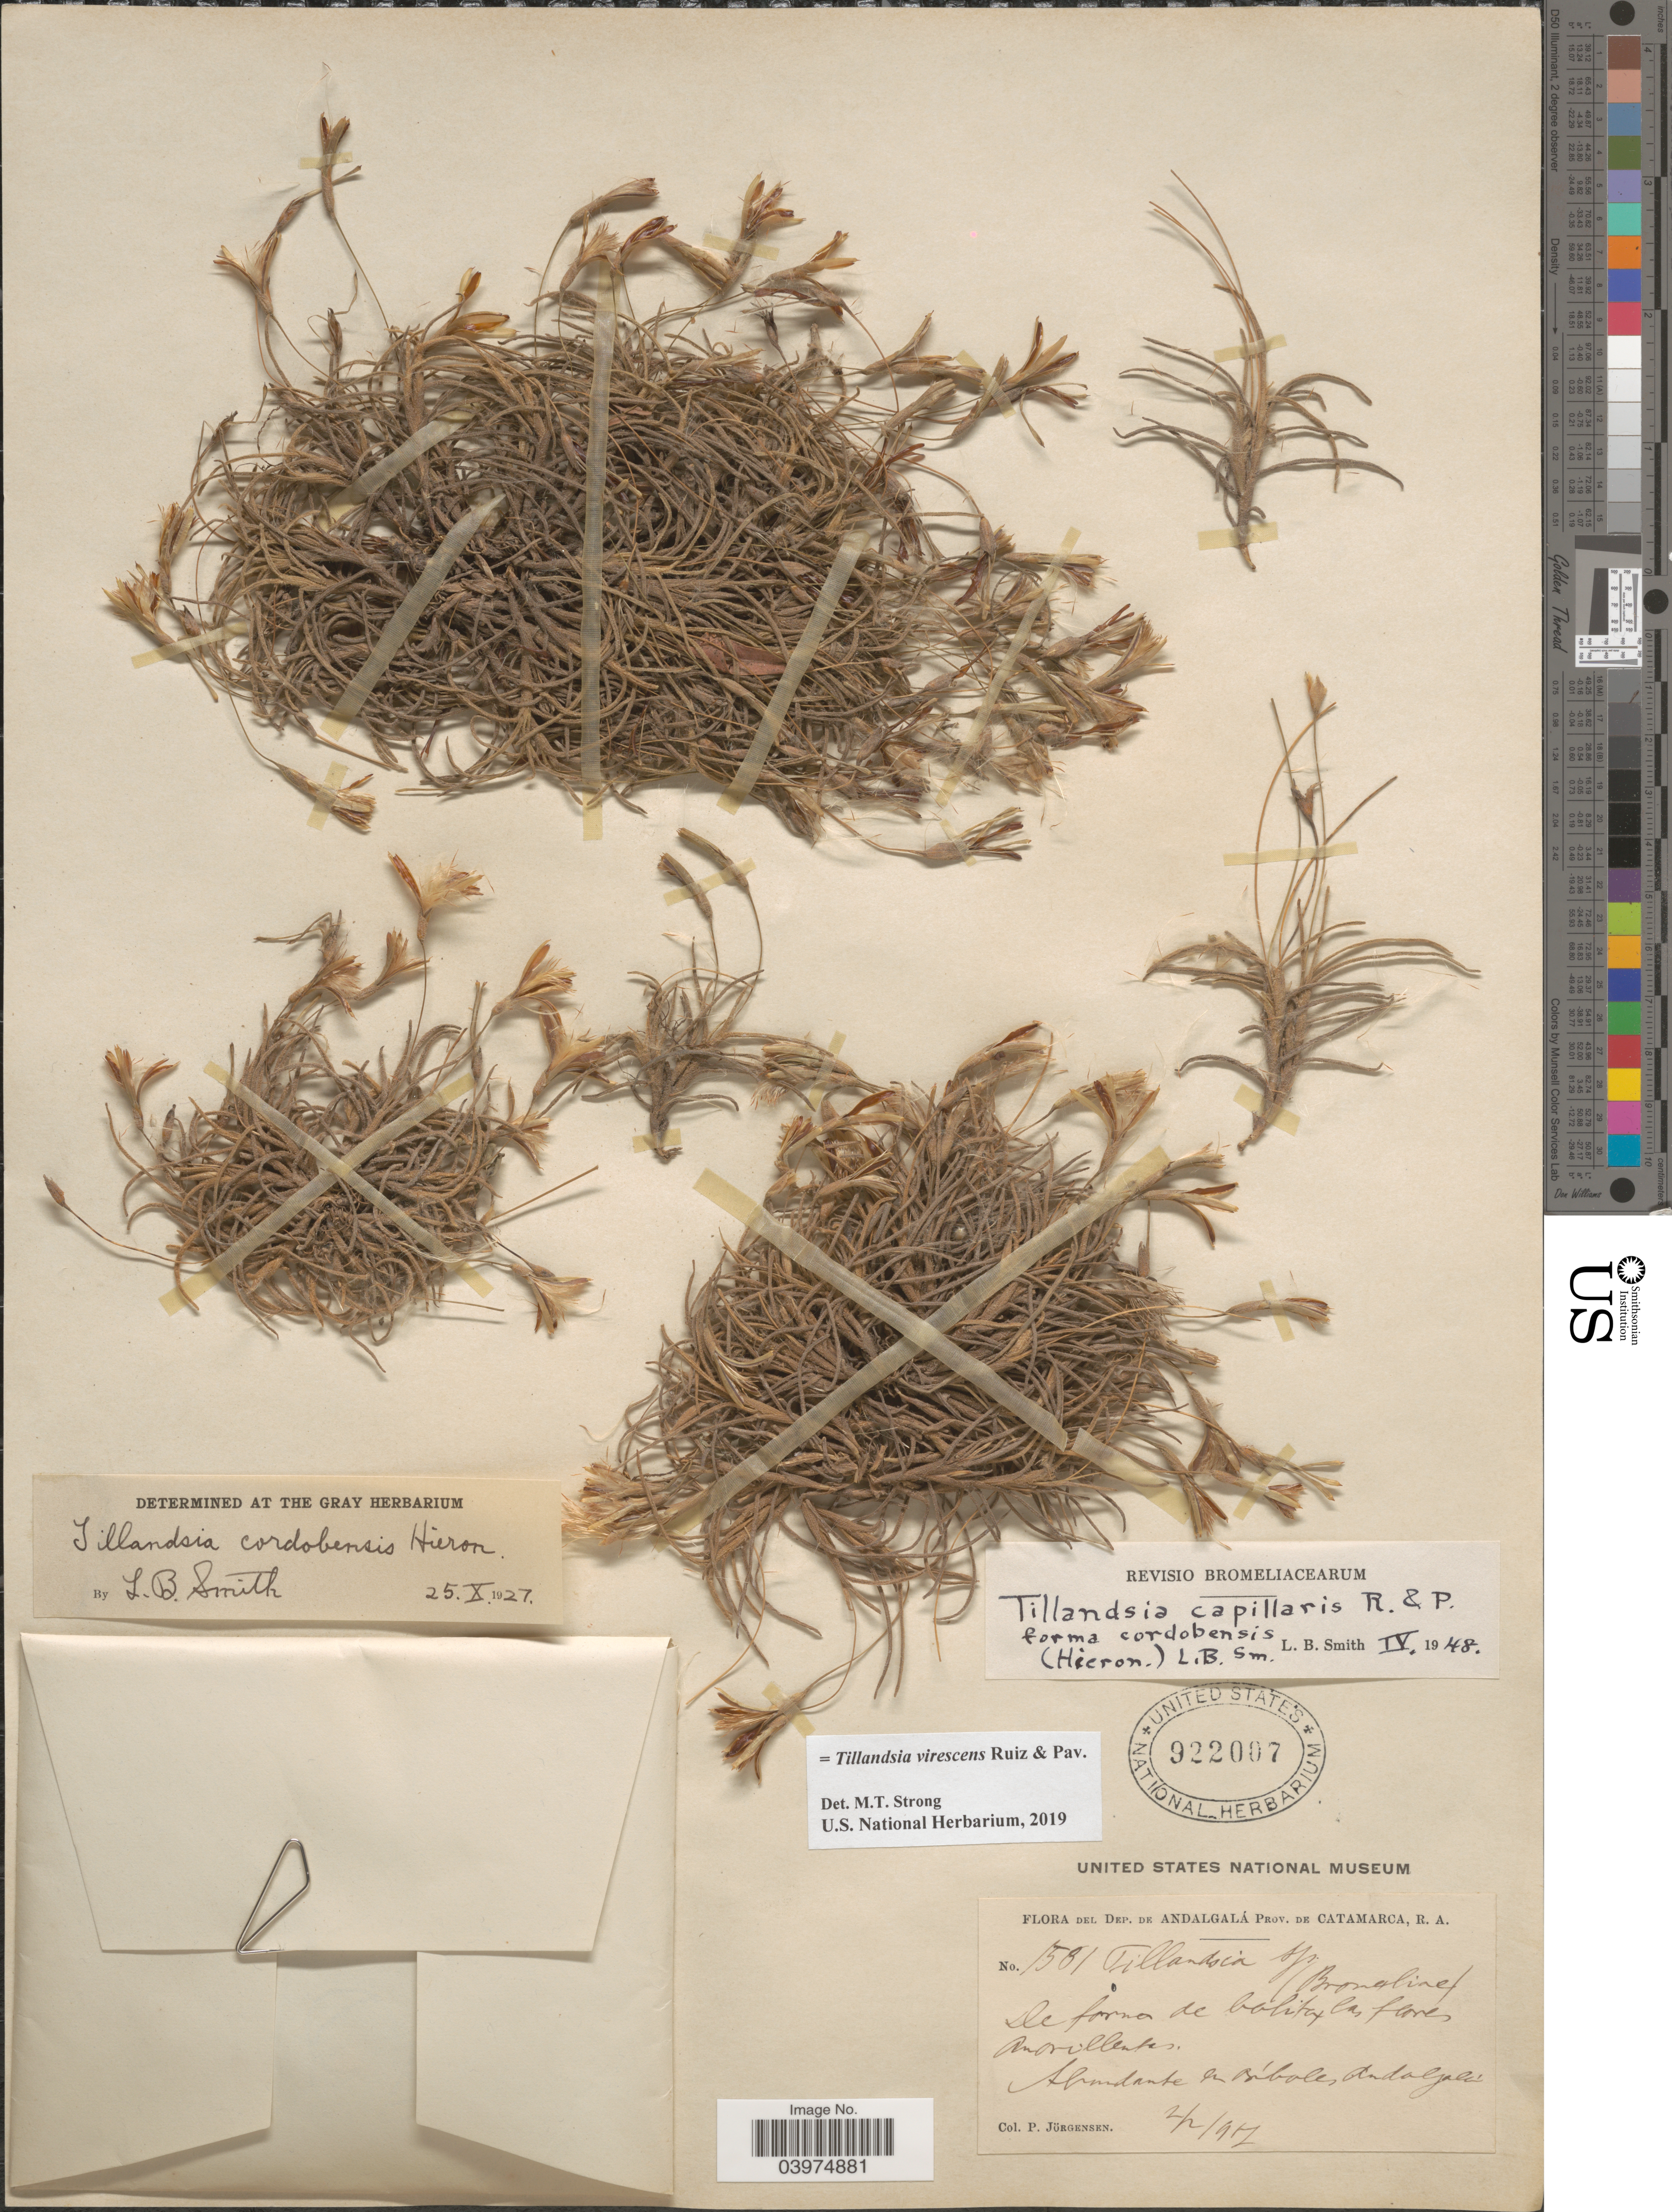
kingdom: Plantae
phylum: Tracheophyta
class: Liliopsida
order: Poales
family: Bromeliaceae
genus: Tillandsia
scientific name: Tillandsia virescens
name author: Ruiz & Pav.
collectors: P. Jörgensen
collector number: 1581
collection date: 1907-02-02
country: Argentina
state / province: Catamarca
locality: Dep. de Andalgalá. Abundante en árbole, Andalgalá.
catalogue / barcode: US 922007